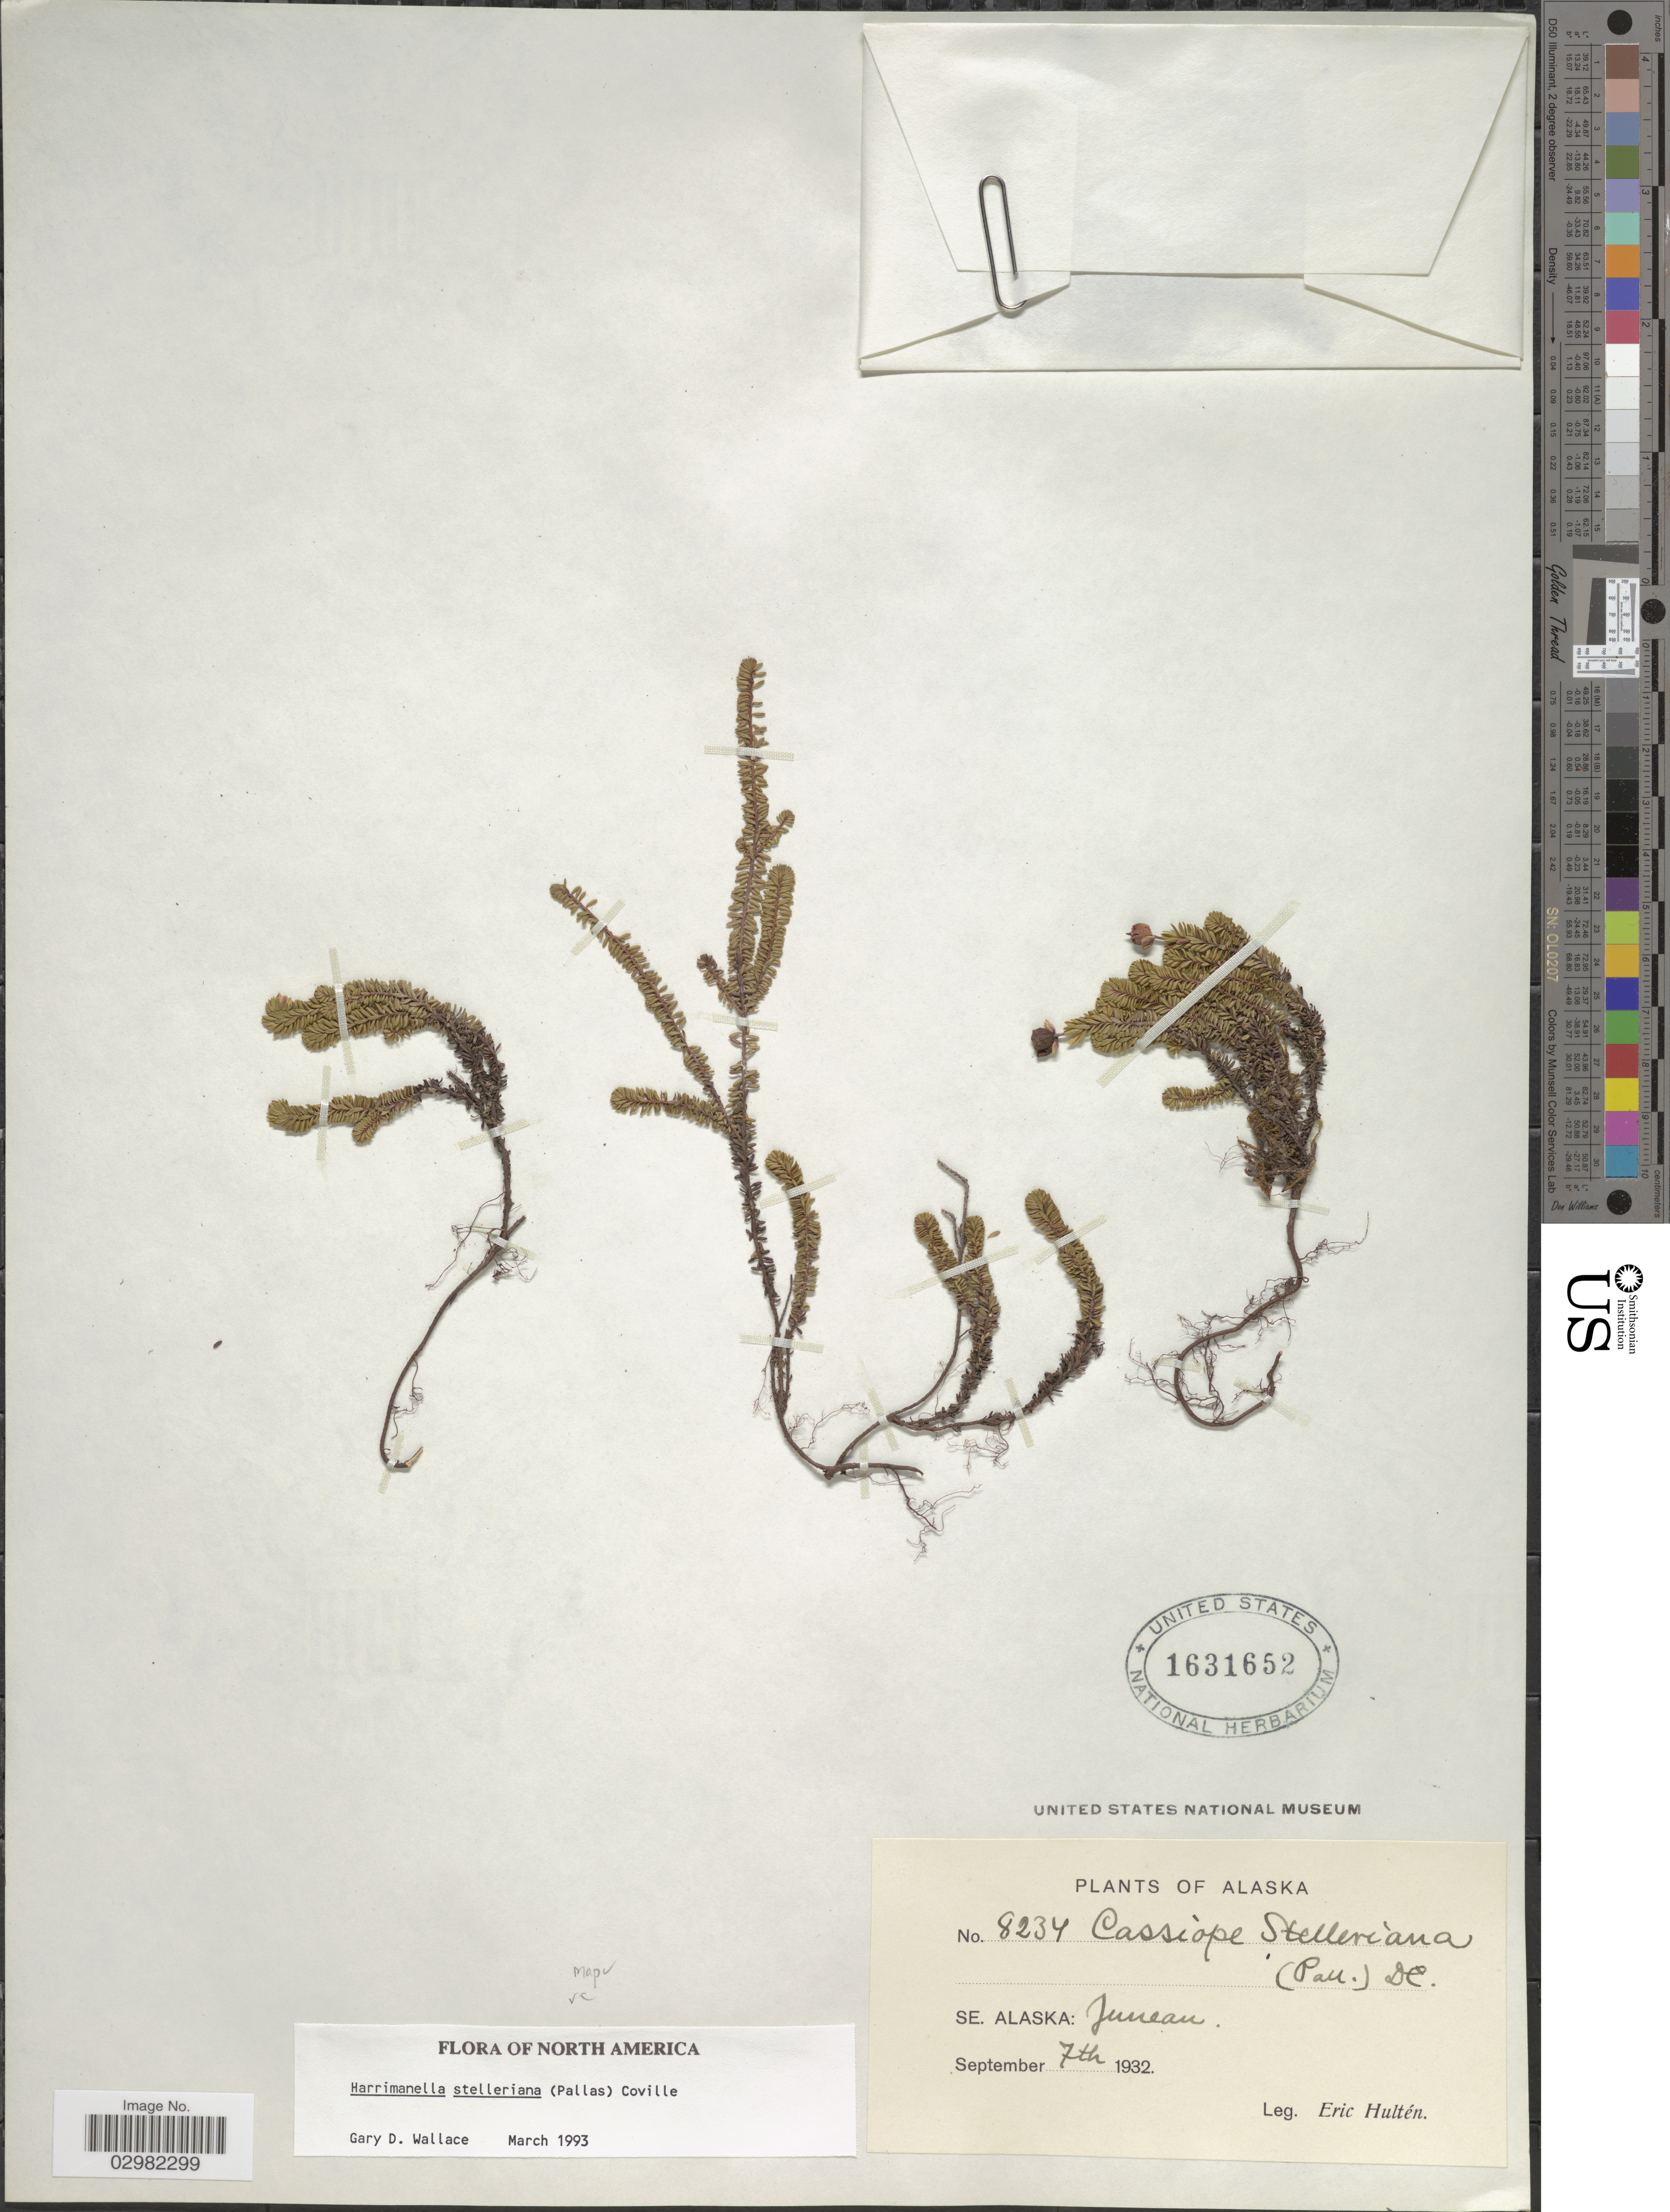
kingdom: Plantae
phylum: Tracheophyta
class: Magnoliopsida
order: Ericales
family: Ericaceae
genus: Harrimanella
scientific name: Harrimanella stelleriana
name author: (Pall.) Coville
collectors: E. G. Hultén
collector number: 8234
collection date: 1932-09-07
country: United States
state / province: Alaska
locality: SE. Alaska: Juneau.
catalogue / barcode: US 1631652